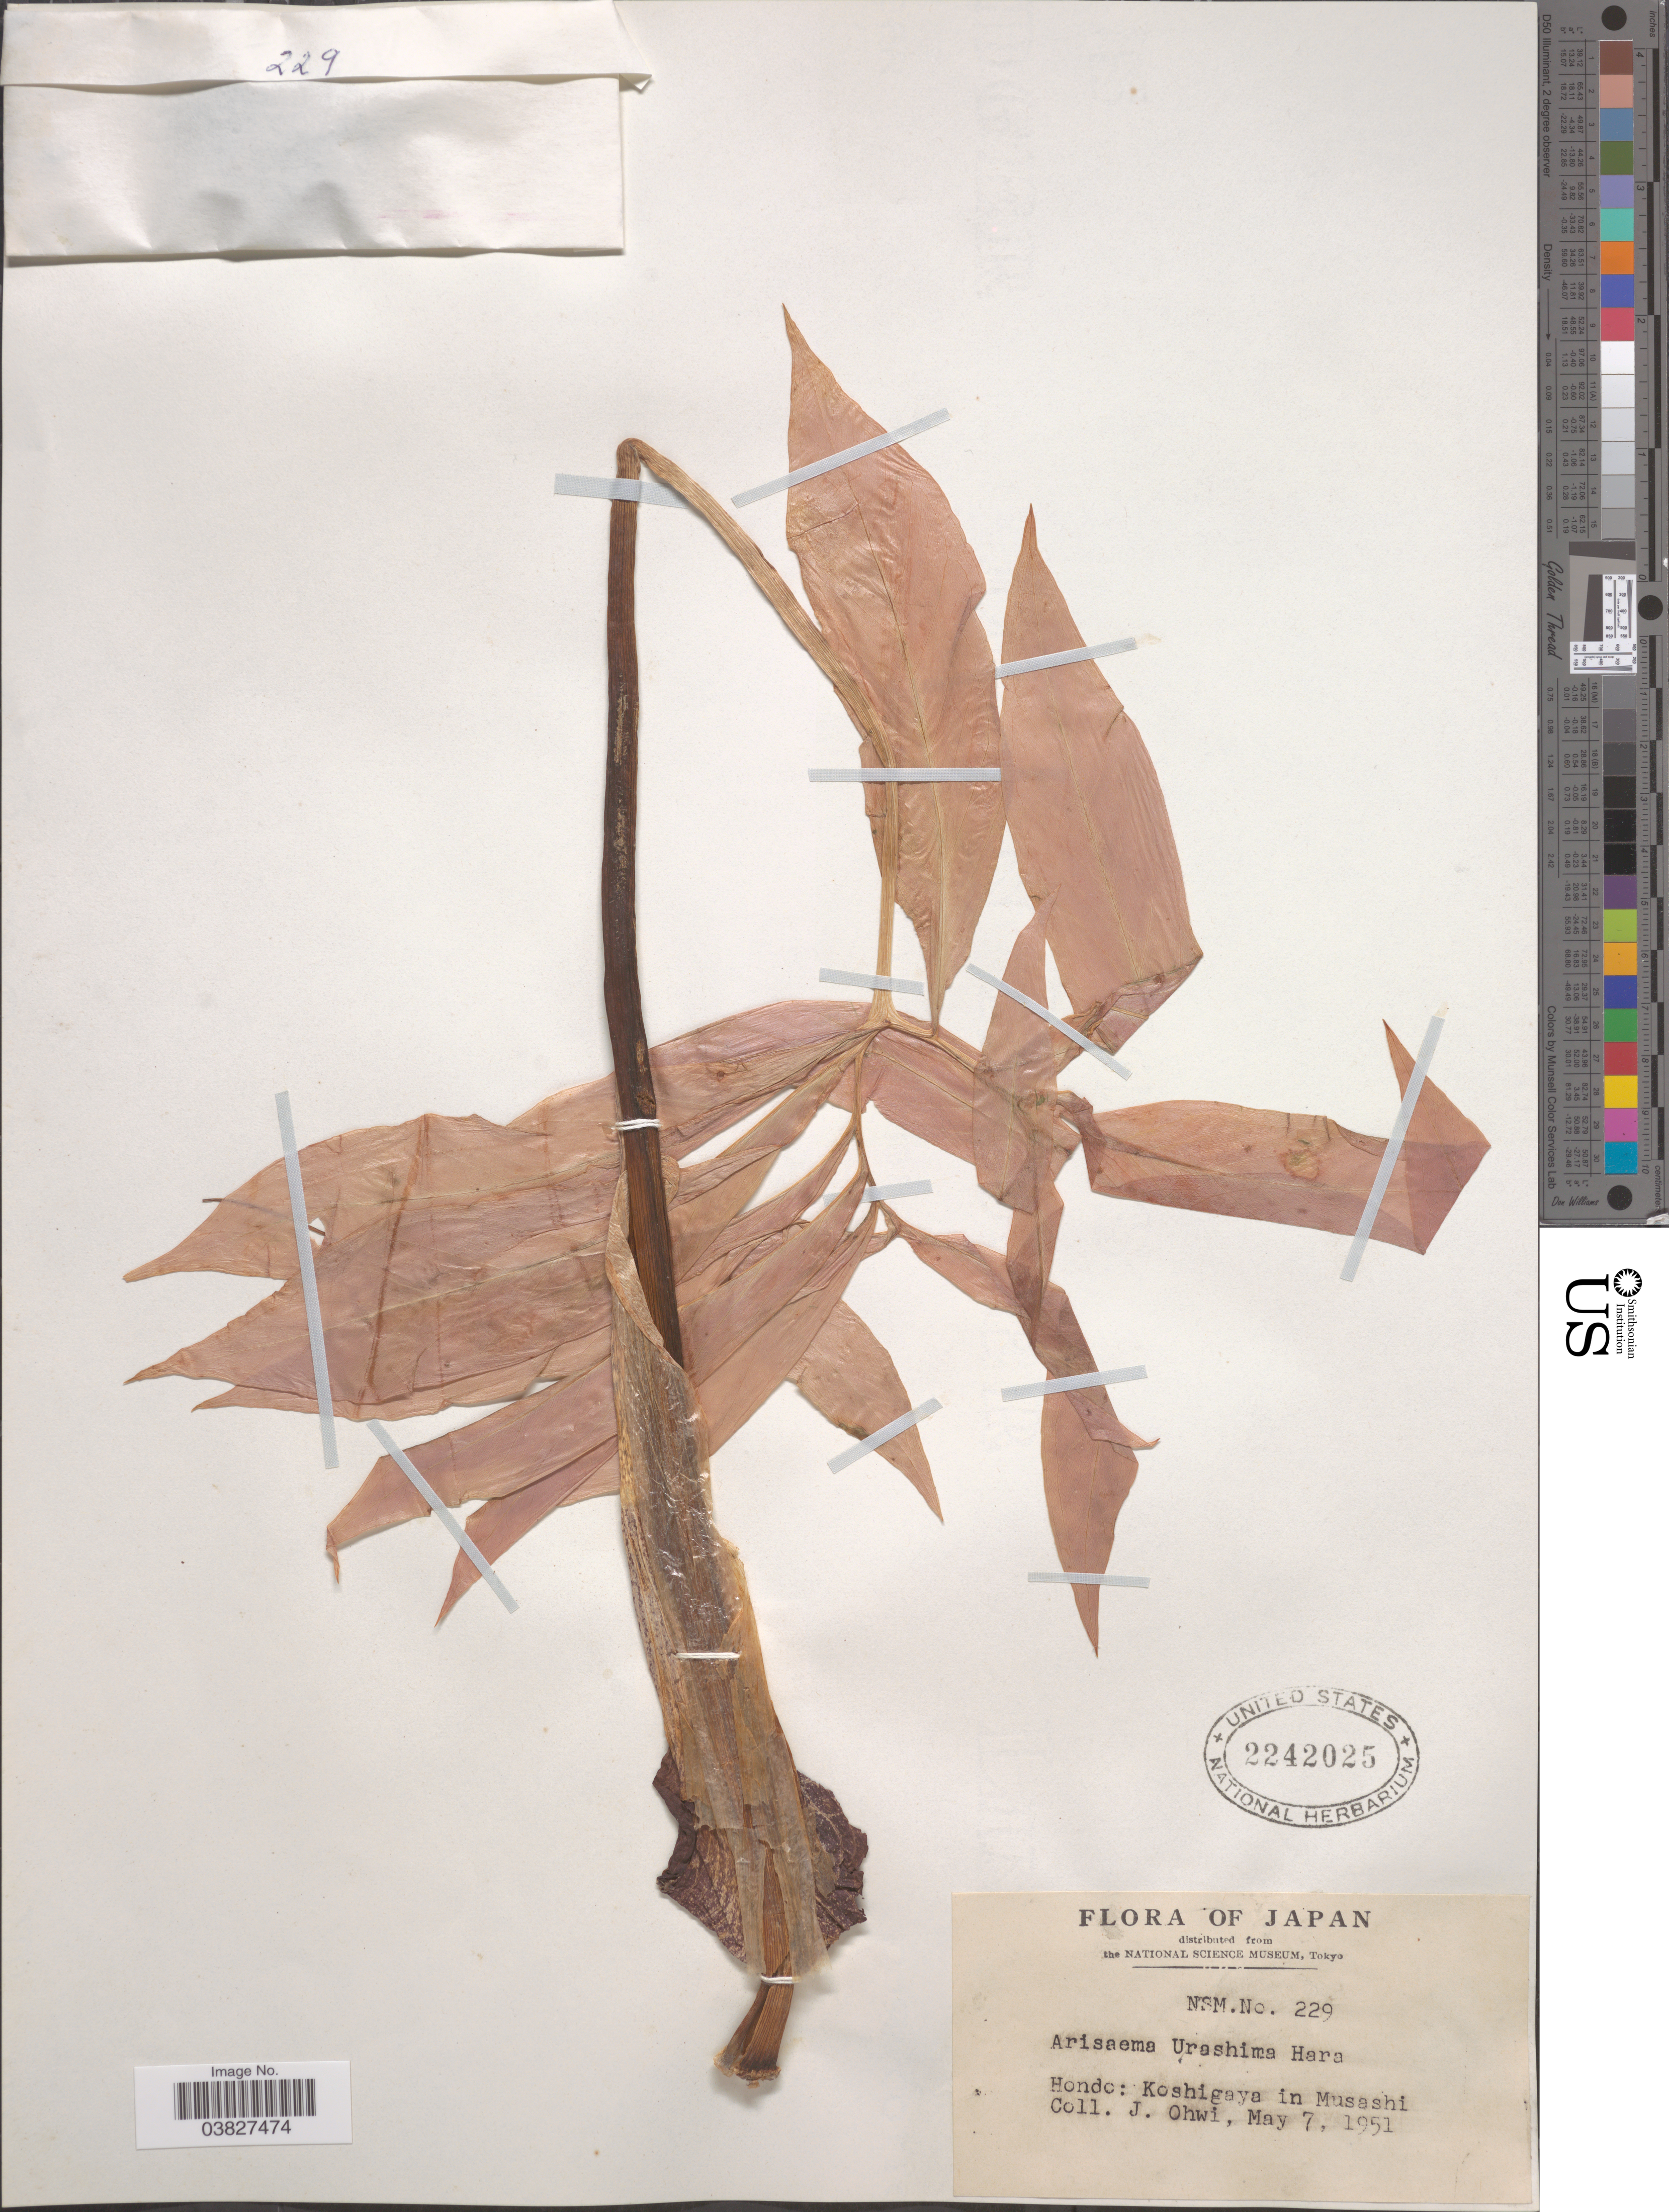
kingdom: Plantae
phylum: Tracheophyta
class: Liliopsida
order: Alismatales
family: Araceae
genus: Arisaema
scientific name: Arisaema urashima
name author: H. Hara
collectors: J. Ohwi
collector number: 229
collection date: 1951-05-07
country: Japan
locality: Hondo: Koshigaya in Musashi.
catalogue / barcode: US 2242025